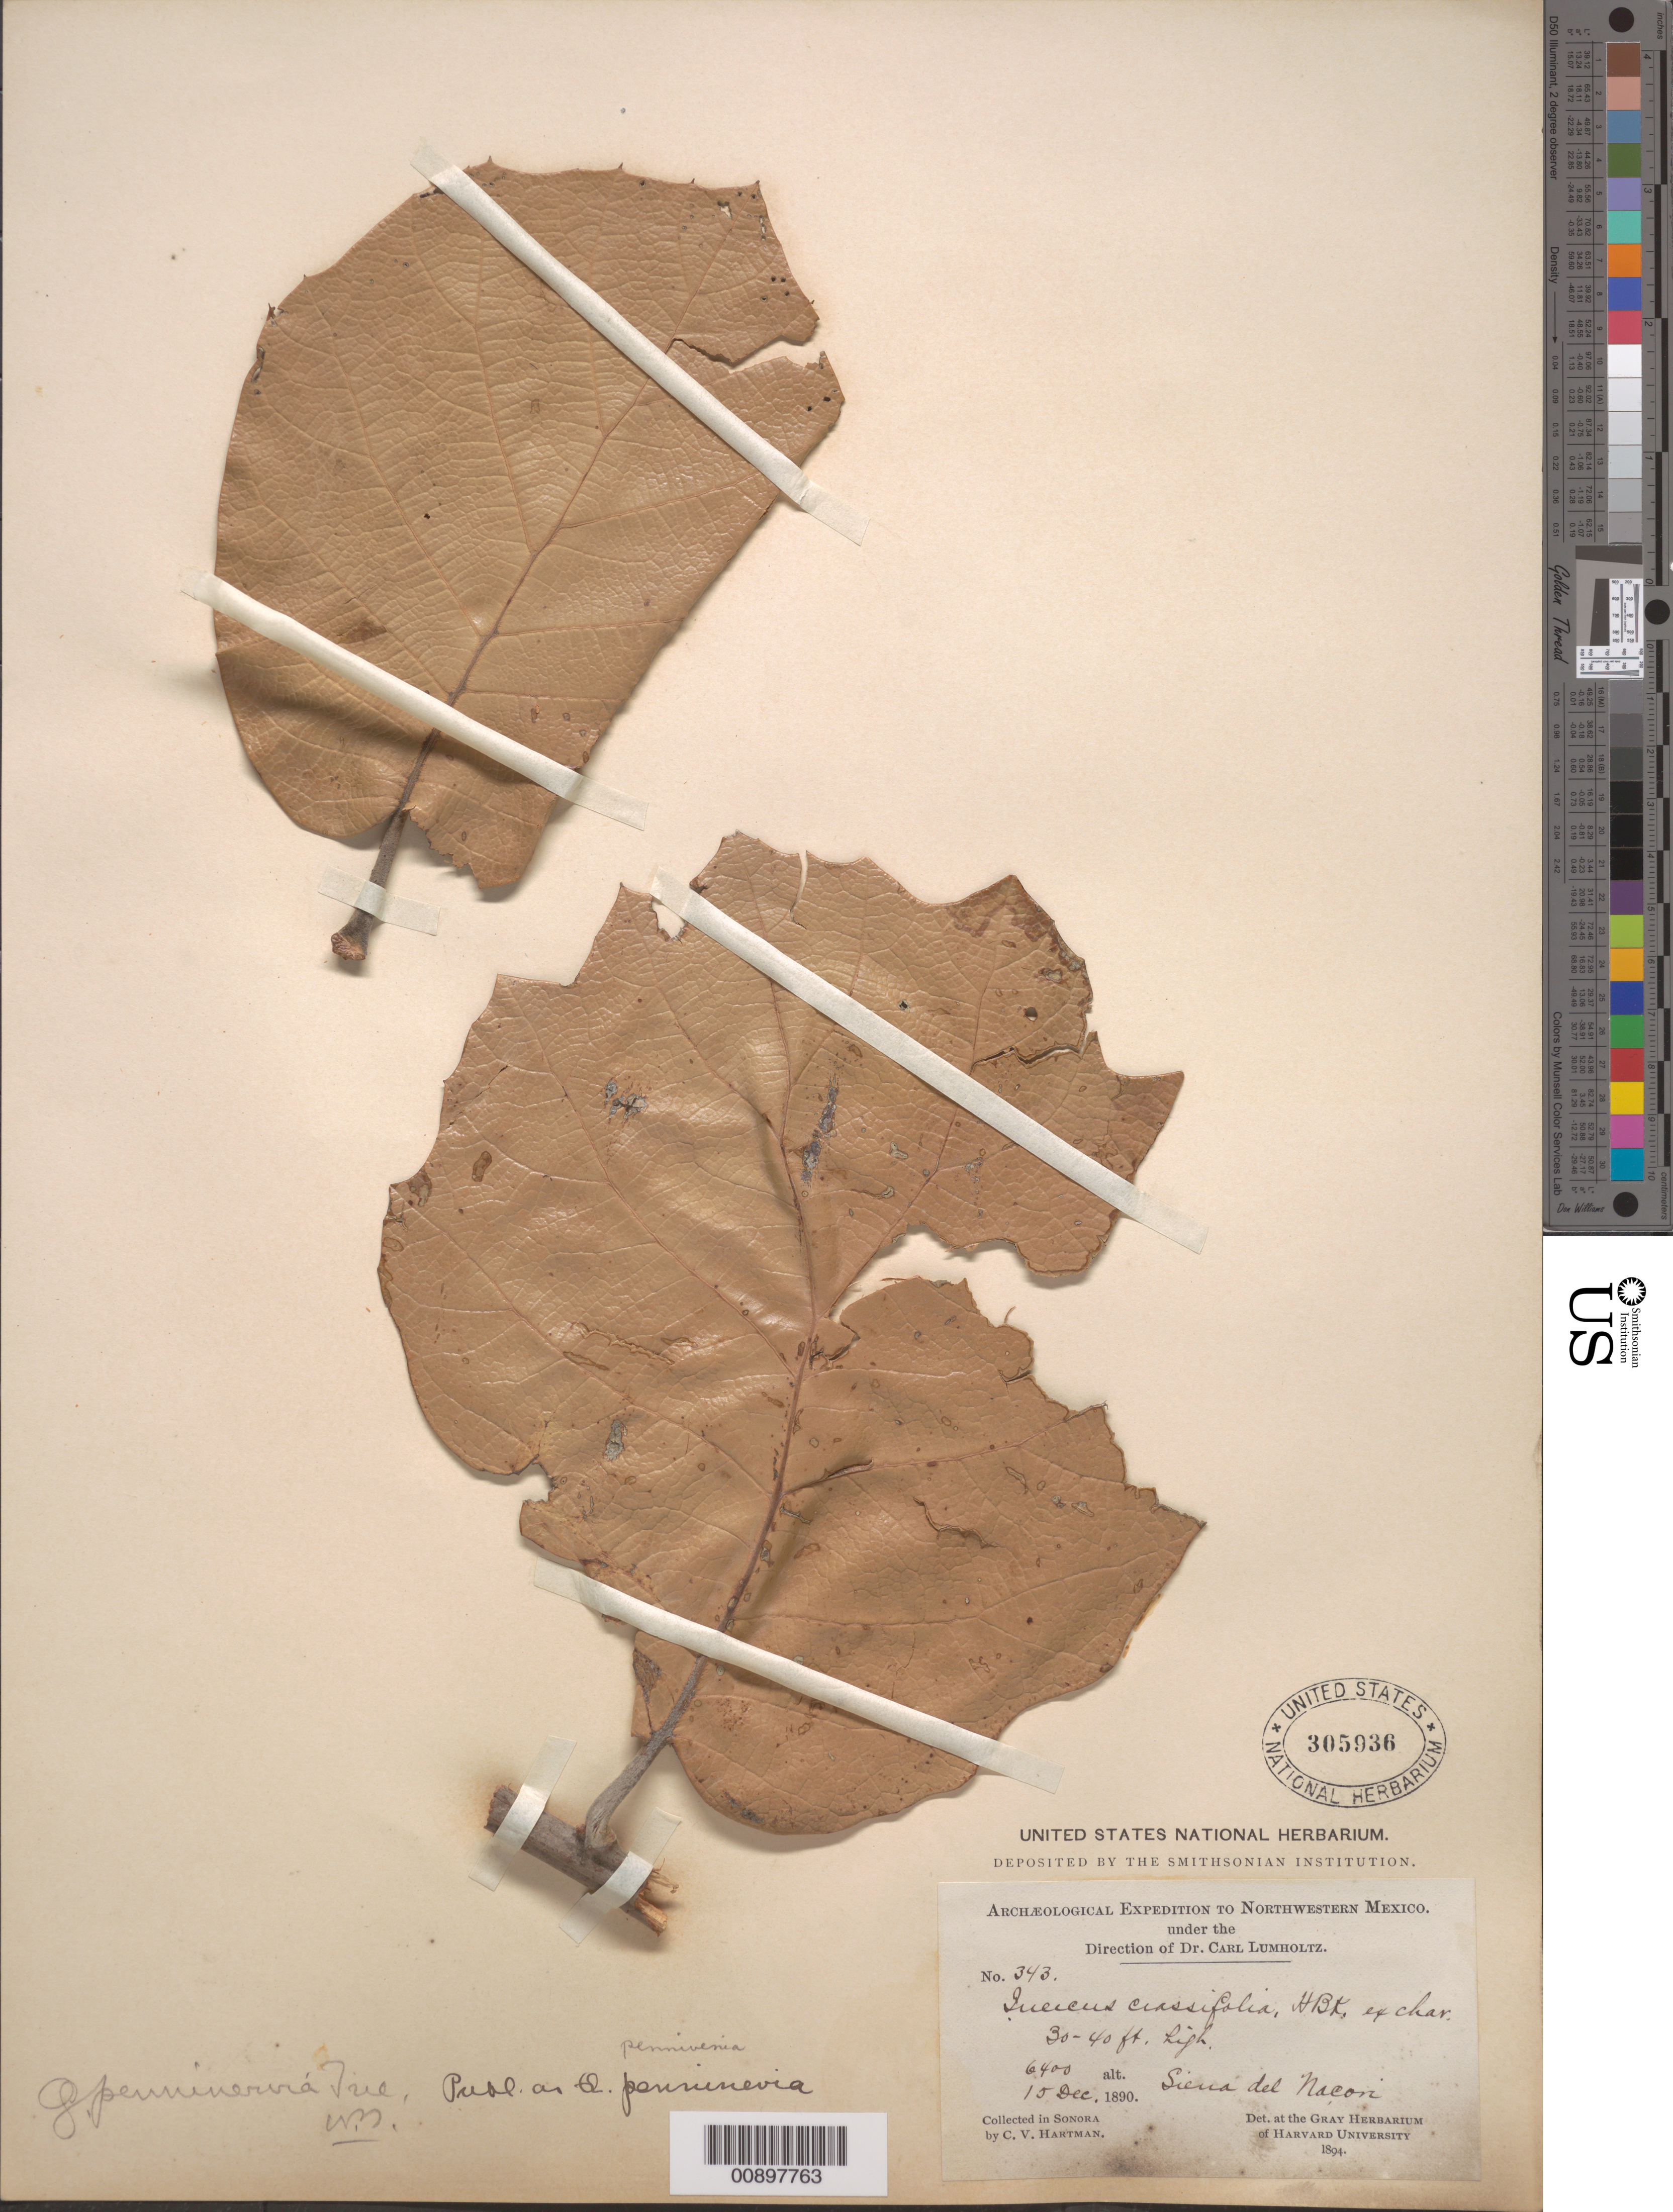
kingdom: Plantae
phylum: Tracheophyta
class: Magnoliopsida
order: Fagales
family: Fagaceae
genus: Quercus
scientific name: Quercus pennivenia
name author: Trel.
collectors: C. V. Hartman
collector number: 343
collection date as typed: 15 Dec 1890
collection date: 1890-12-15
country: Mexico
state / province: Sonora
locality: Sierra del Nacori, Sonora.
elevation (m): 1951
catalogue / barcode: US 305936